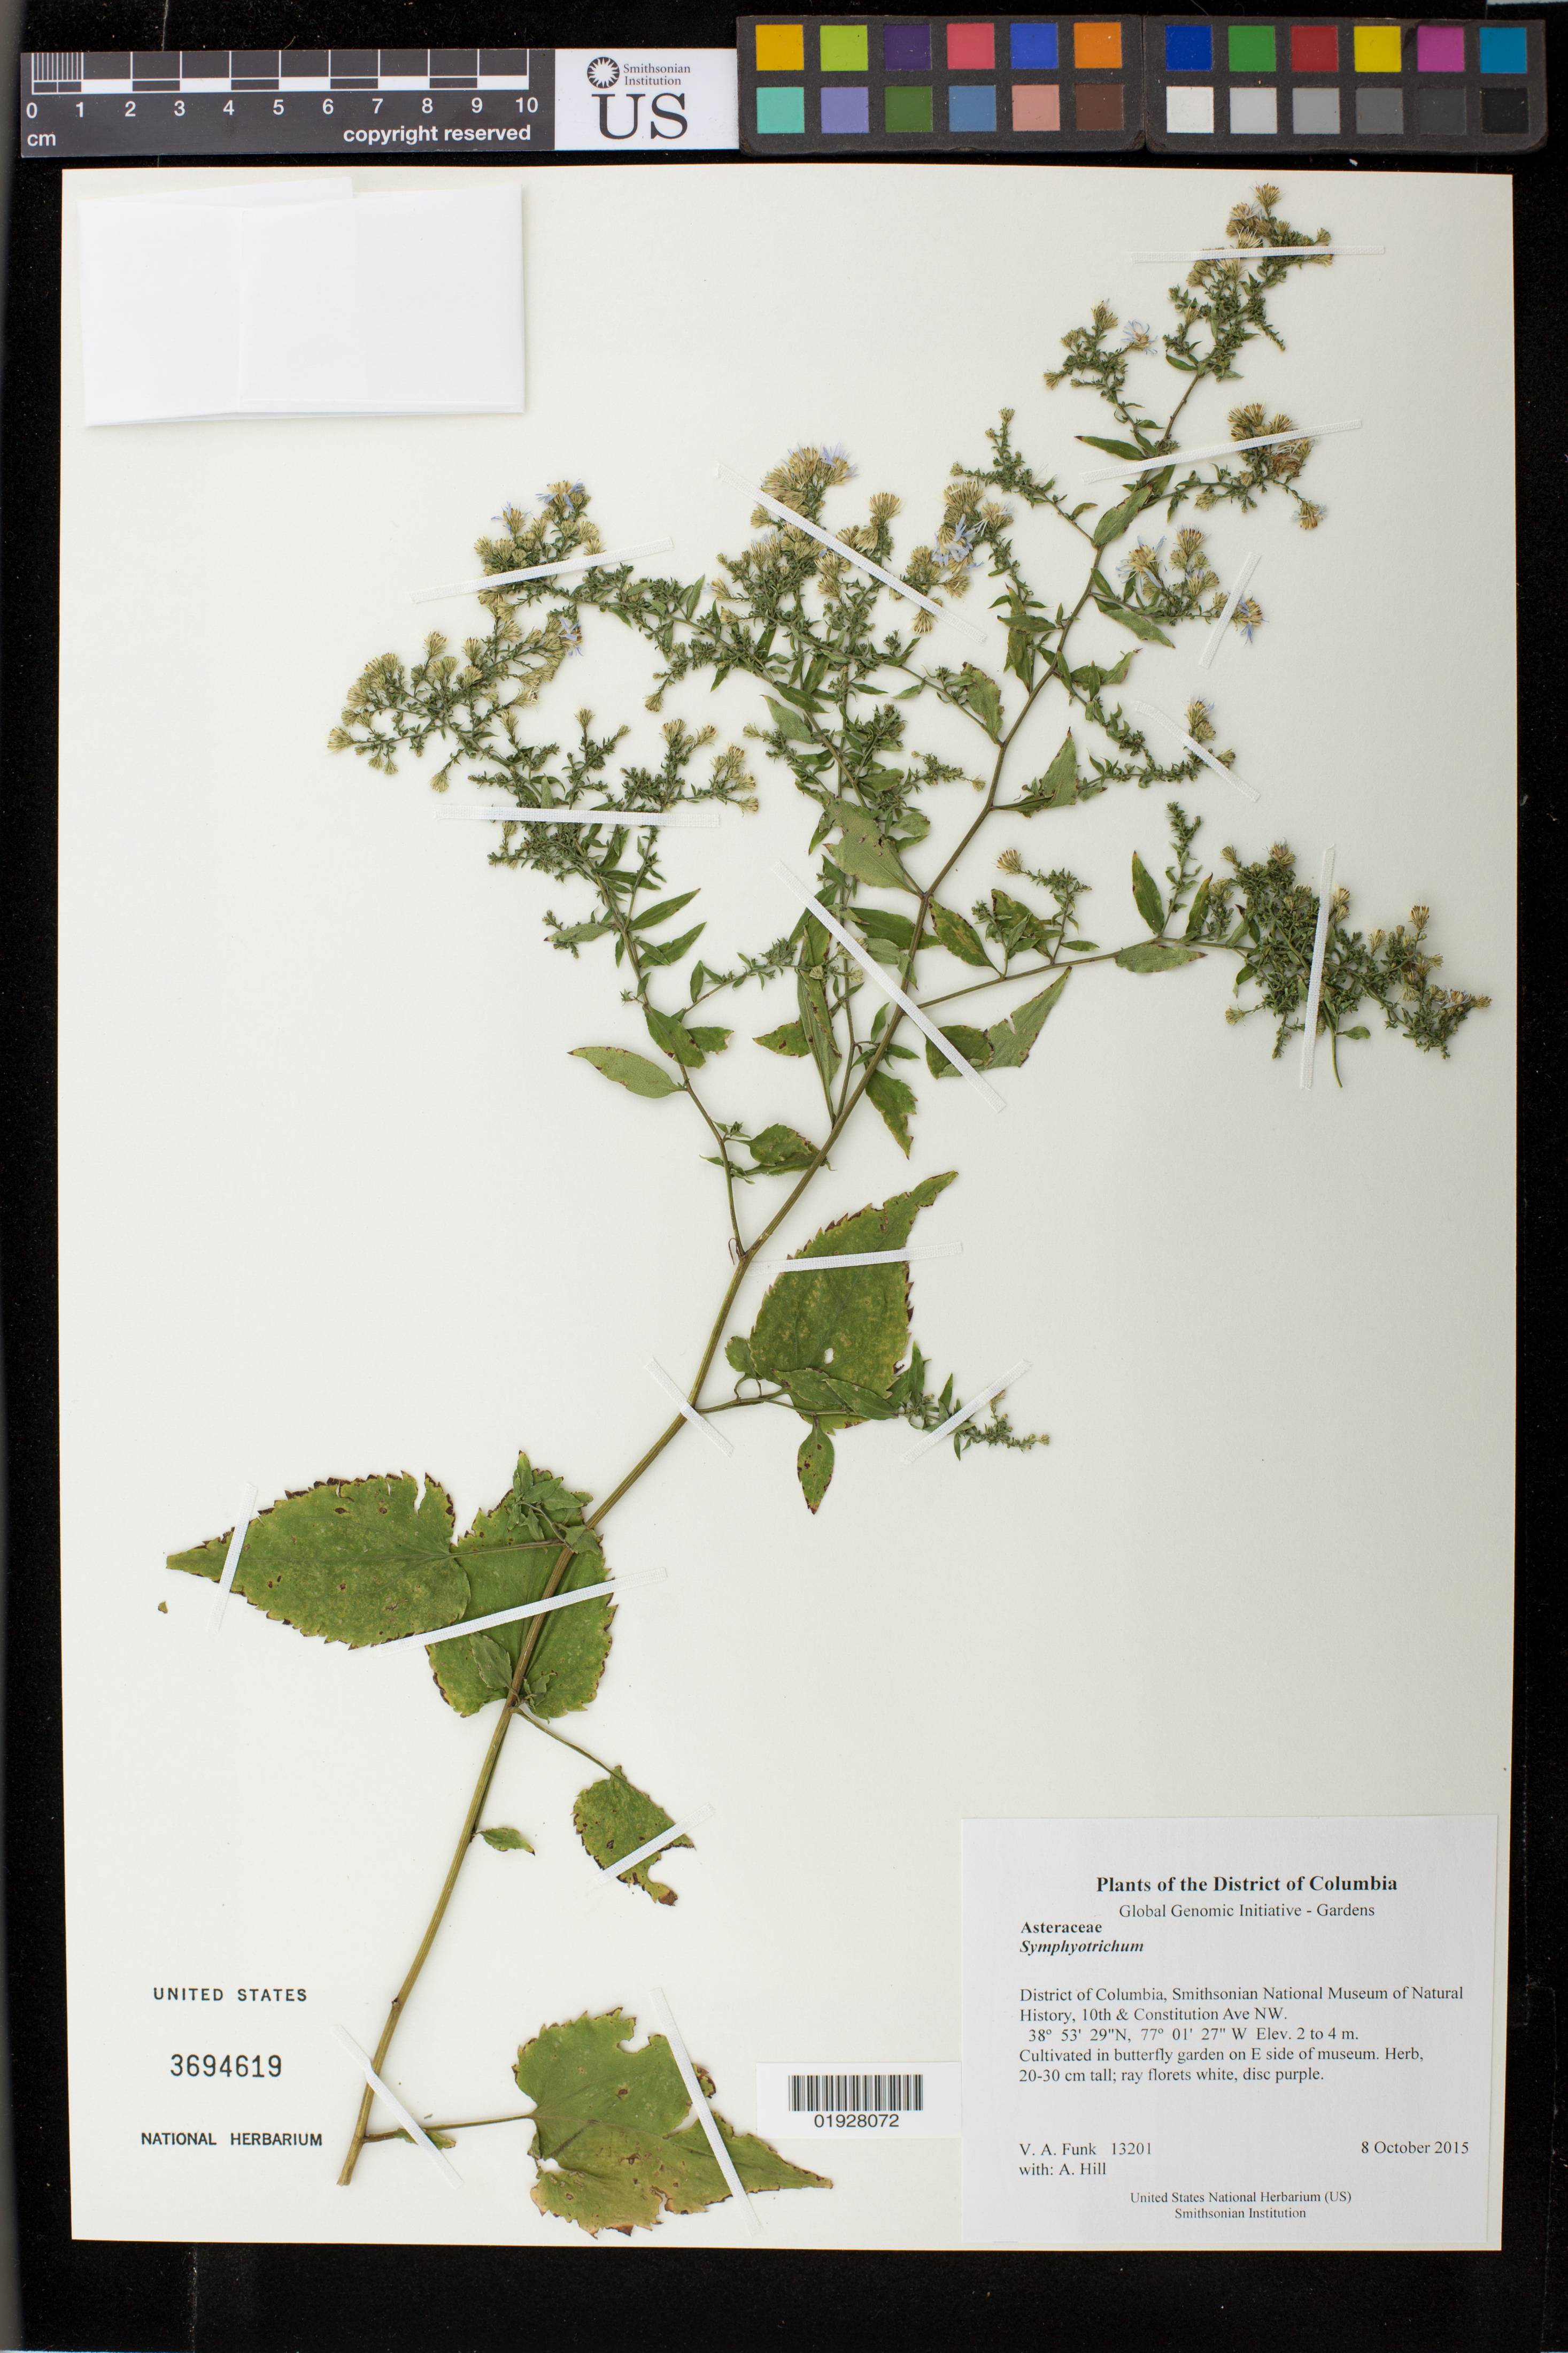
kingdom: Plantae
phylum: Tracheophyta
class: Magnoliopsida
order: Asterales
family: Asteraceae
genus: Symphyotrichum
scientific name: Symphyotrichum sp.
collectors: A. Hill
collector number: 13201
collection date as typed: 8 October 2015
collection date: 2015-10-08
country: United States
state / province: District of Columbia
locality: Smithsonian National Museum of Natural History, 10th & Constitution Ave NW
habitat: Cultivated in butterfly garden on E side of museum.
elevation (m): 2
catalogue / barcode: US 3694619